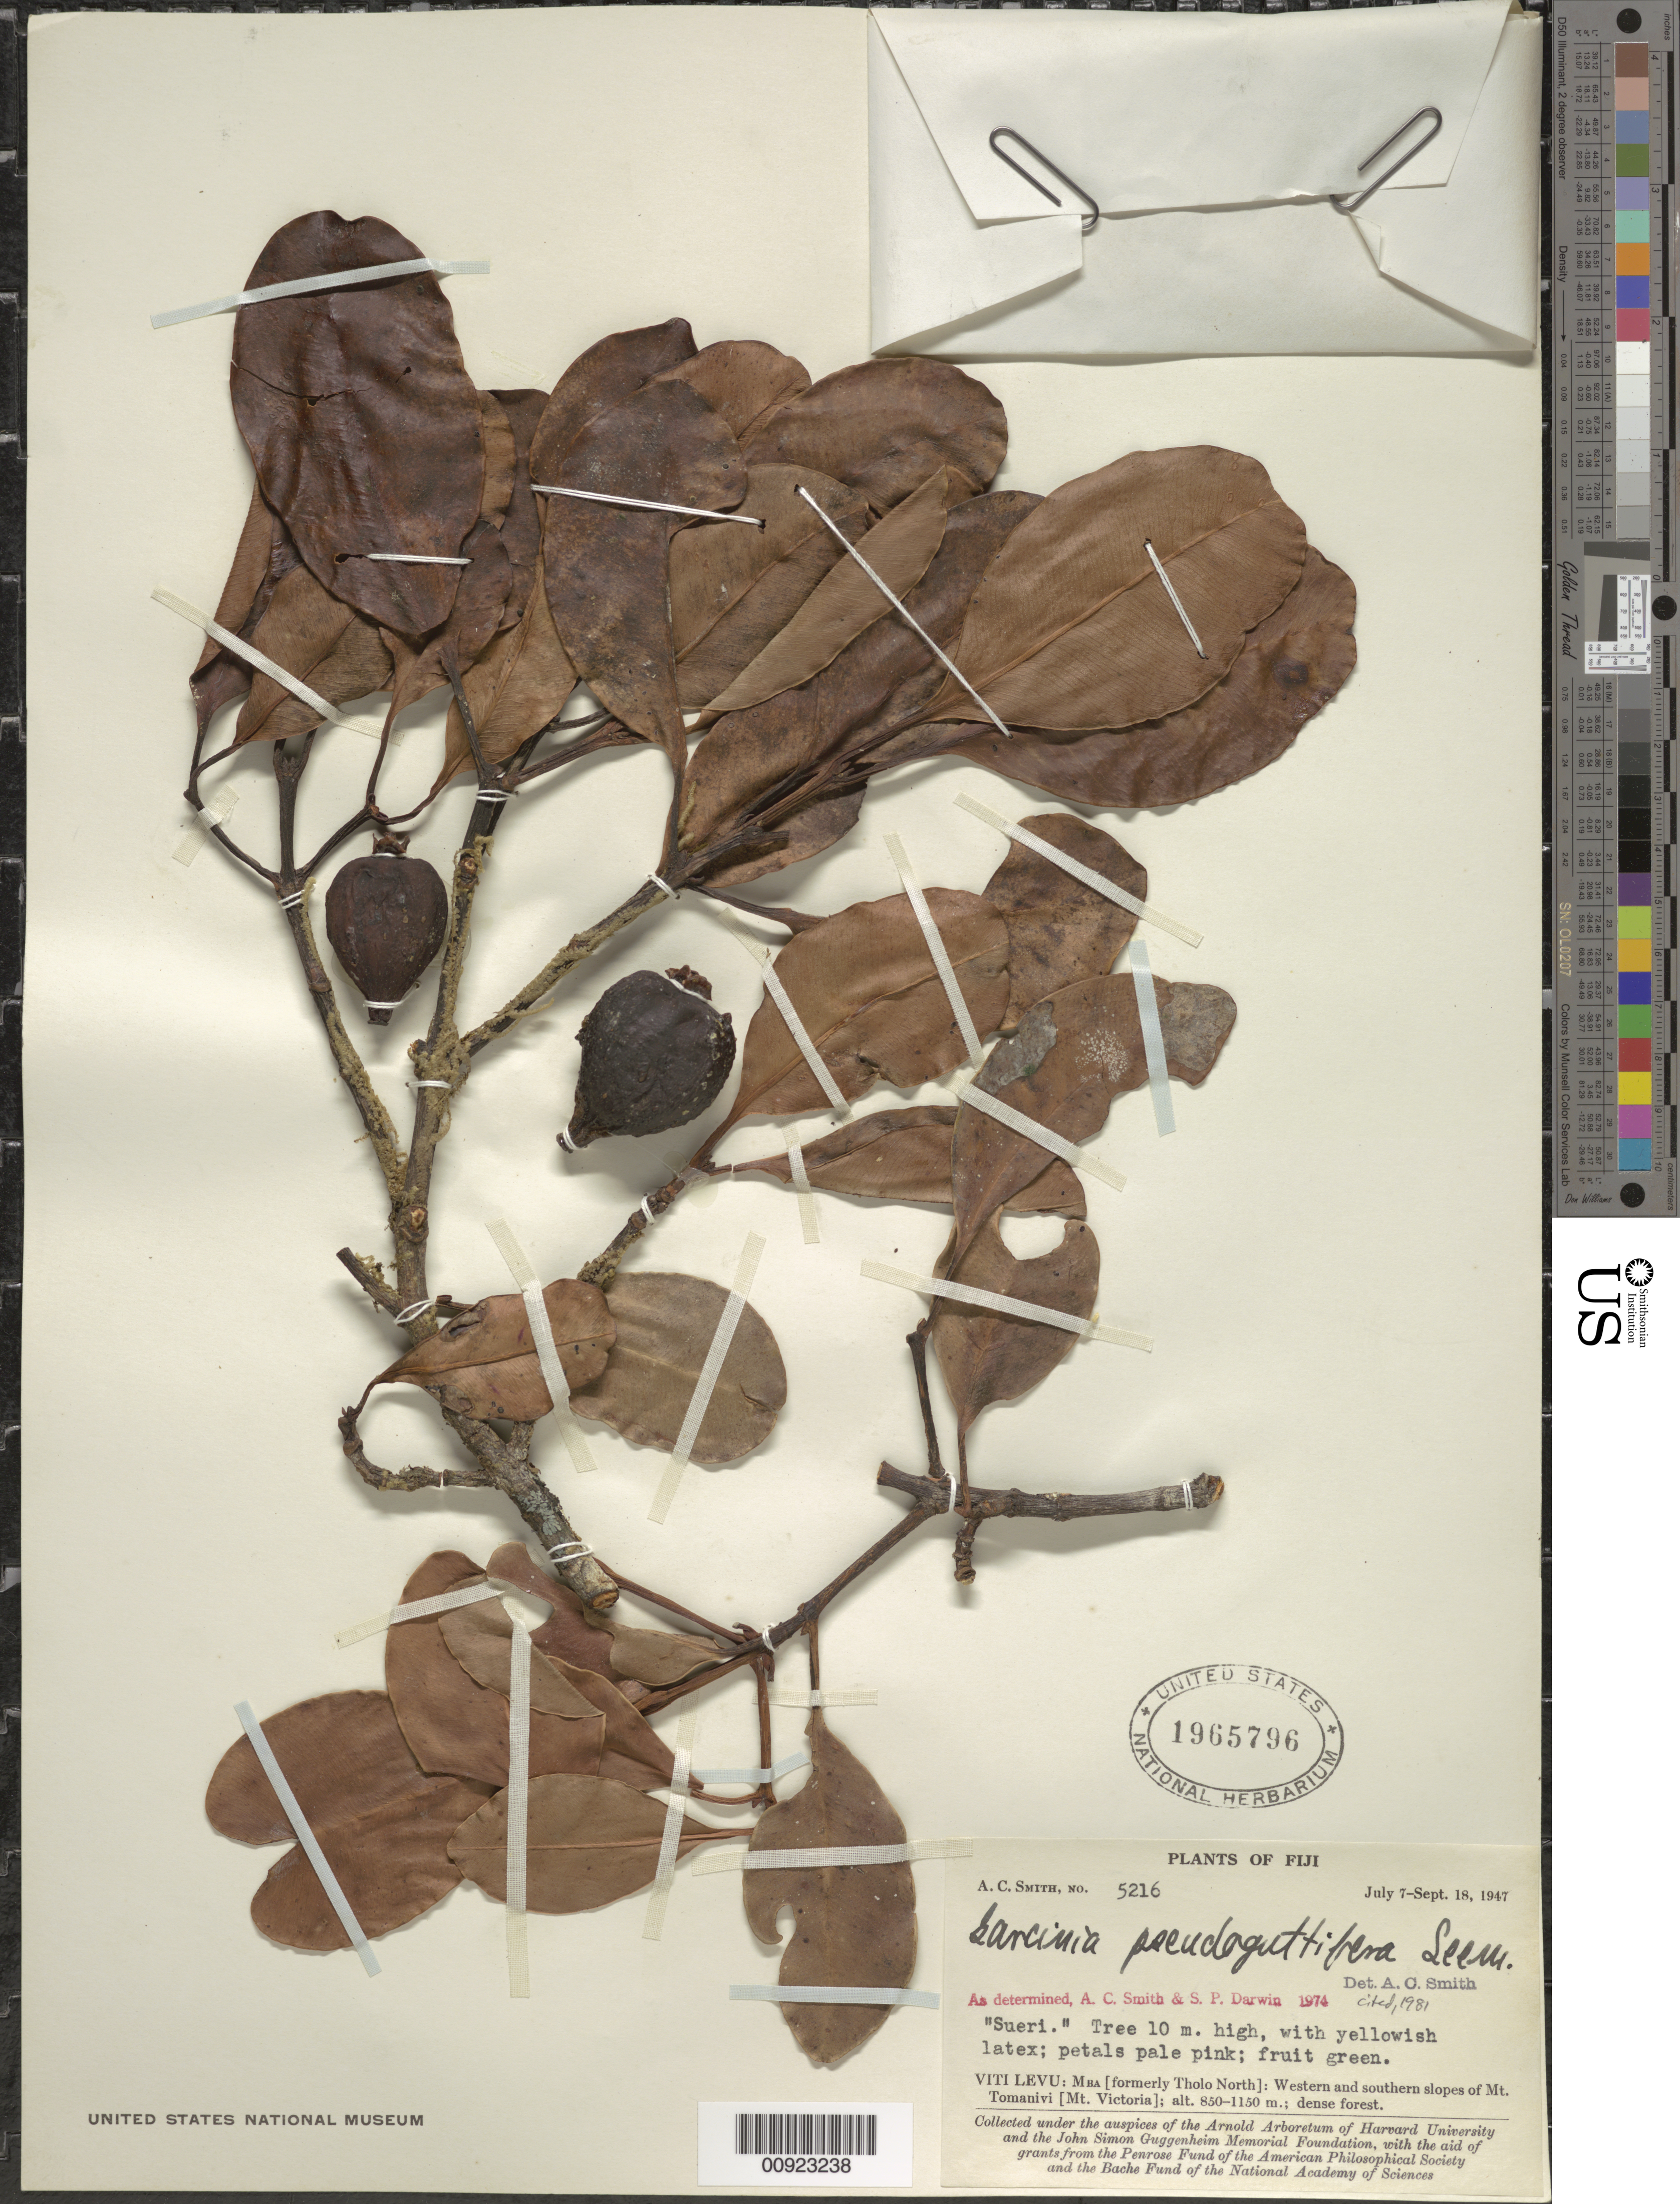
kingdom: Plantae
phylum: Tracheophyta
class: Magnoliopsida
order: Malpighiales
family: Clusiaceae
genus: Garcinia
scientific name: Garcinia pseudoguttifera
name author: Seem.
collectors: C. A. Smith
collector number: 5216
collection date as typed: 07 Jul 1947 to 18 Sep 1947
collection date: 1947-07-07/1947-09-18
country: Fiji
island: Viti Levu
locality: Western and southern slopes of Mt. Tomanivi (Mt. Victoria)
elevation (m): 850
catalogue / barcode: US 1965796